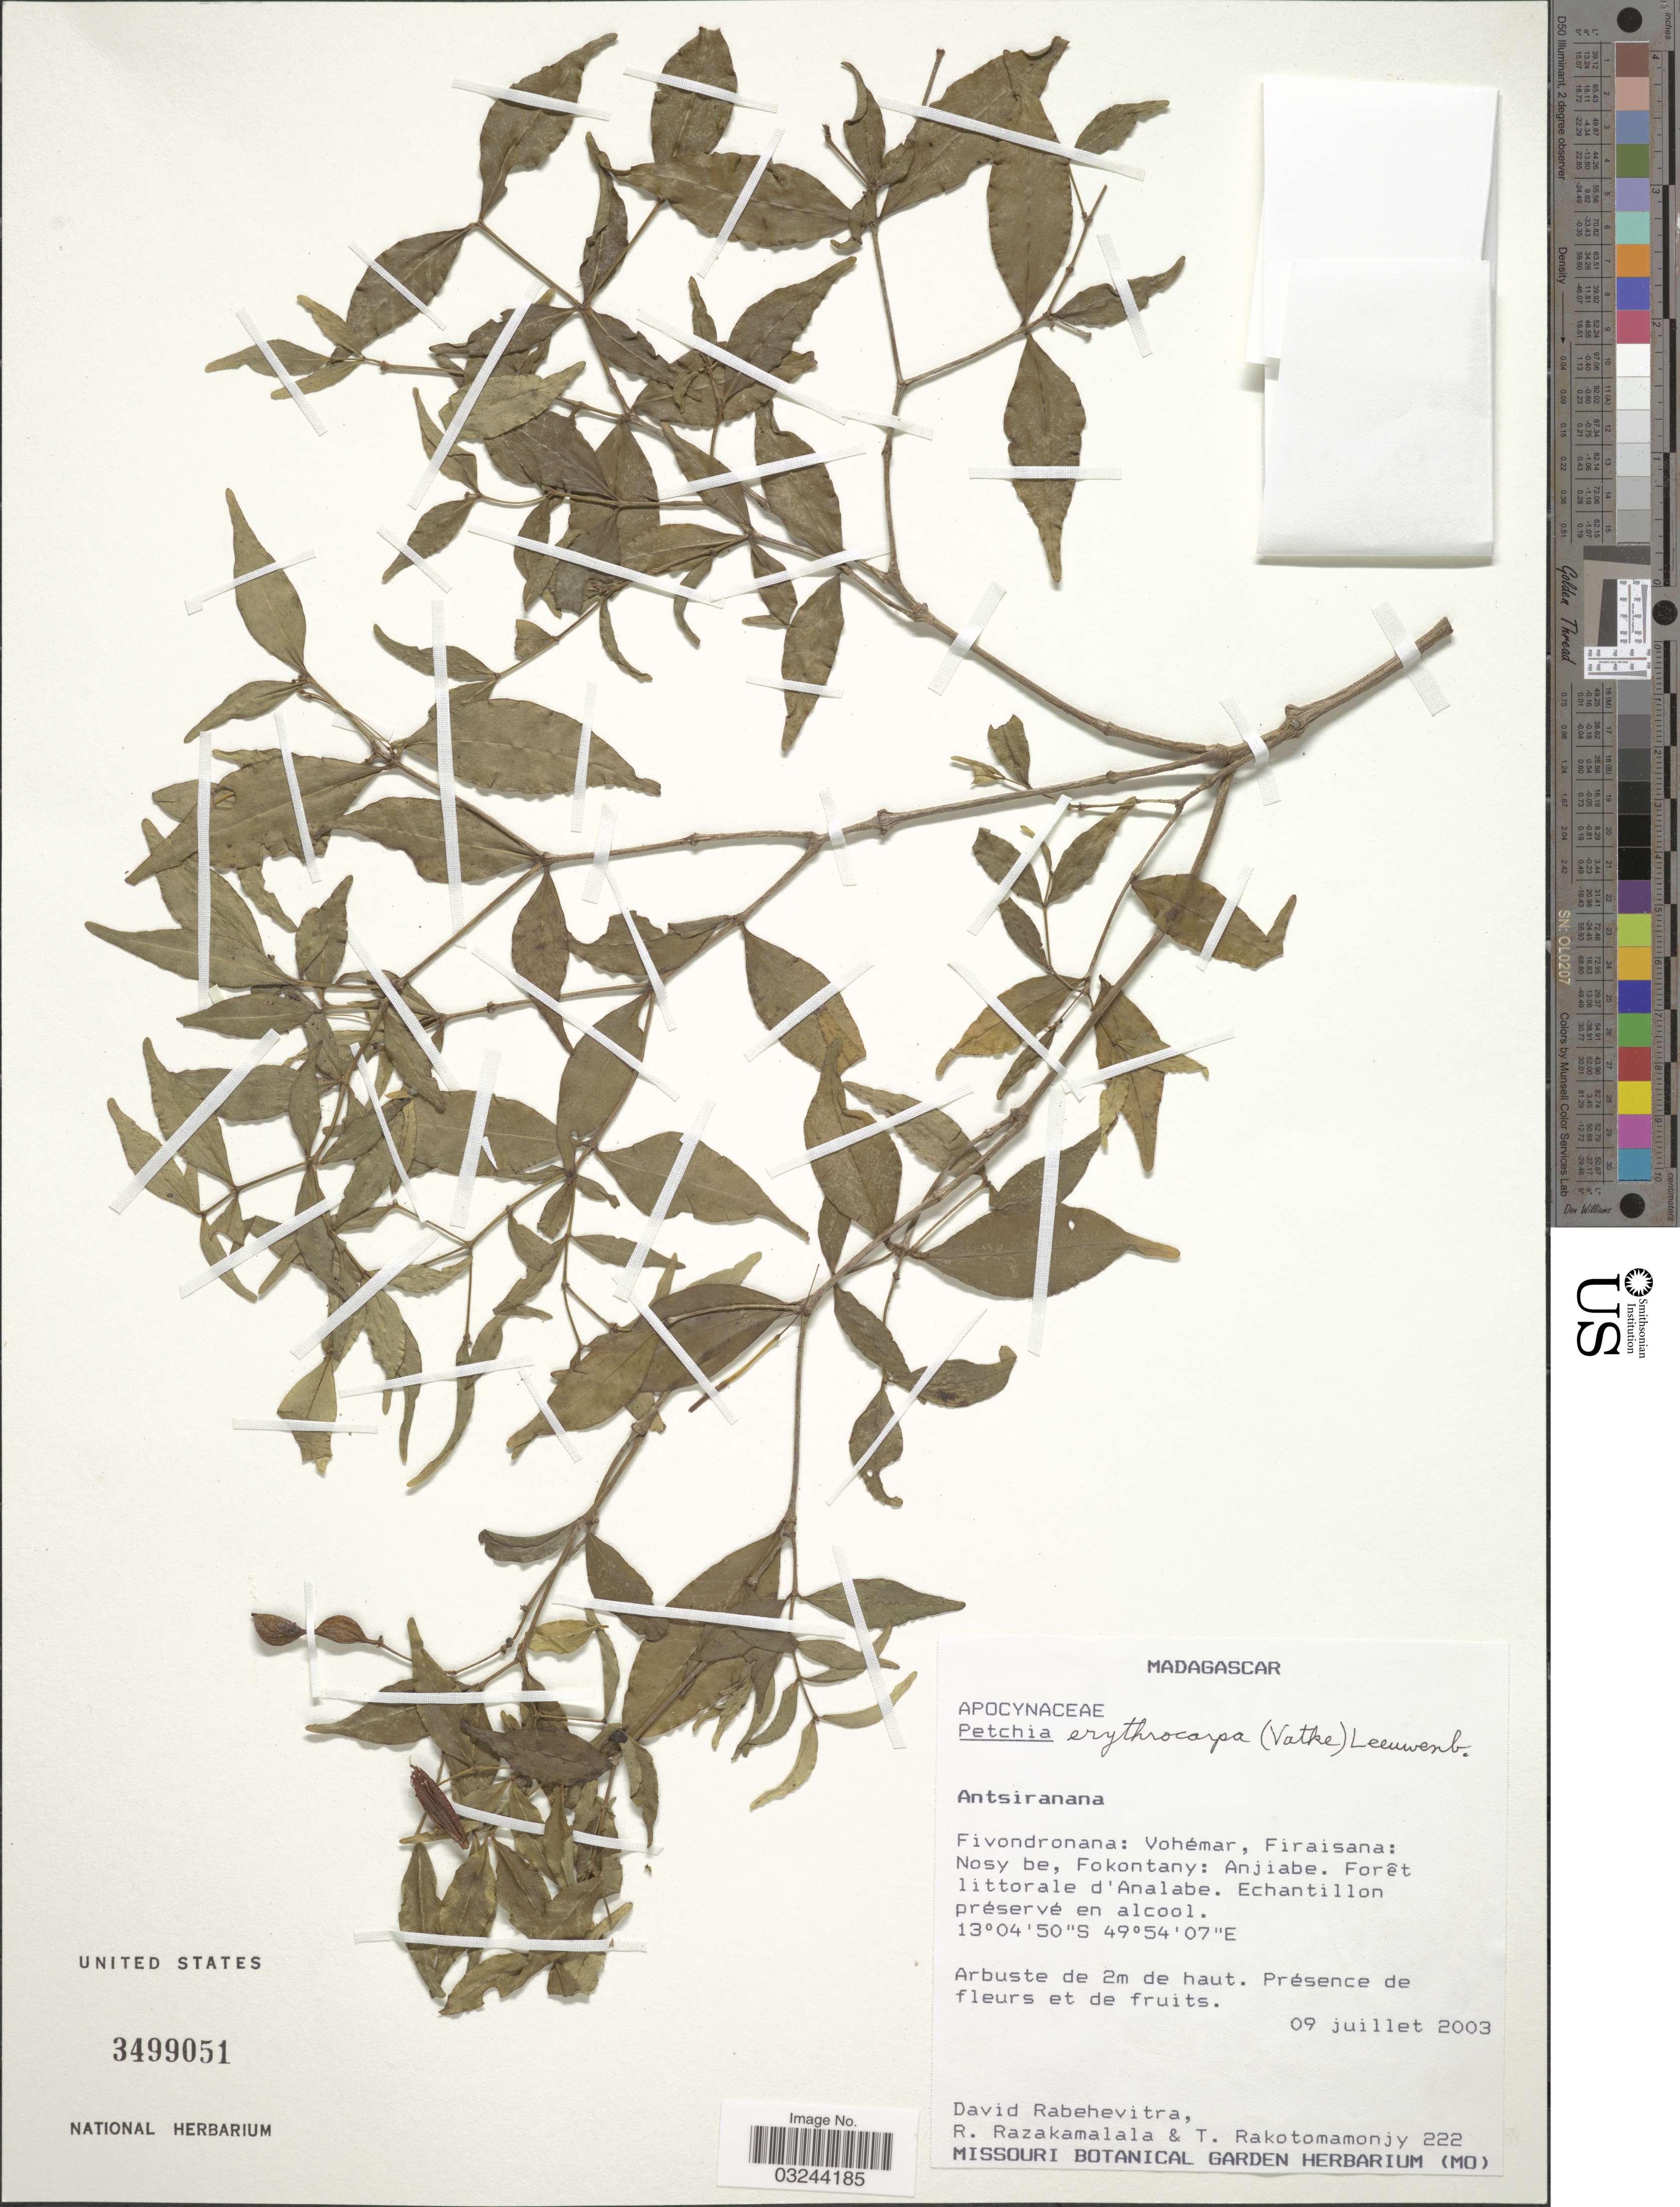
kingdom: Plantae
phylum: Tracheophyta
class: Magnoliopsida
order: Gentianales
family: Apocynaceae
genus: Petchia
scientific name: Petchia erythrocarpa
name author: (Vatke) Leeuwenb.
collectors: D. Rabehevitra, R. Razakamalala & T. Rakotomamonjy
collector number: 222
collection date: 2003-07-09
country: Madagascar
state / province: Sava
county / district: Vohémar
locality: Fivondronana: Vohémar, Firaisana: Nosy be, Fokontany: Anjiabe. Forêt d'Analabe. [INTERPRETTED: Nosibe]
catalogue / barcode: US 3499051